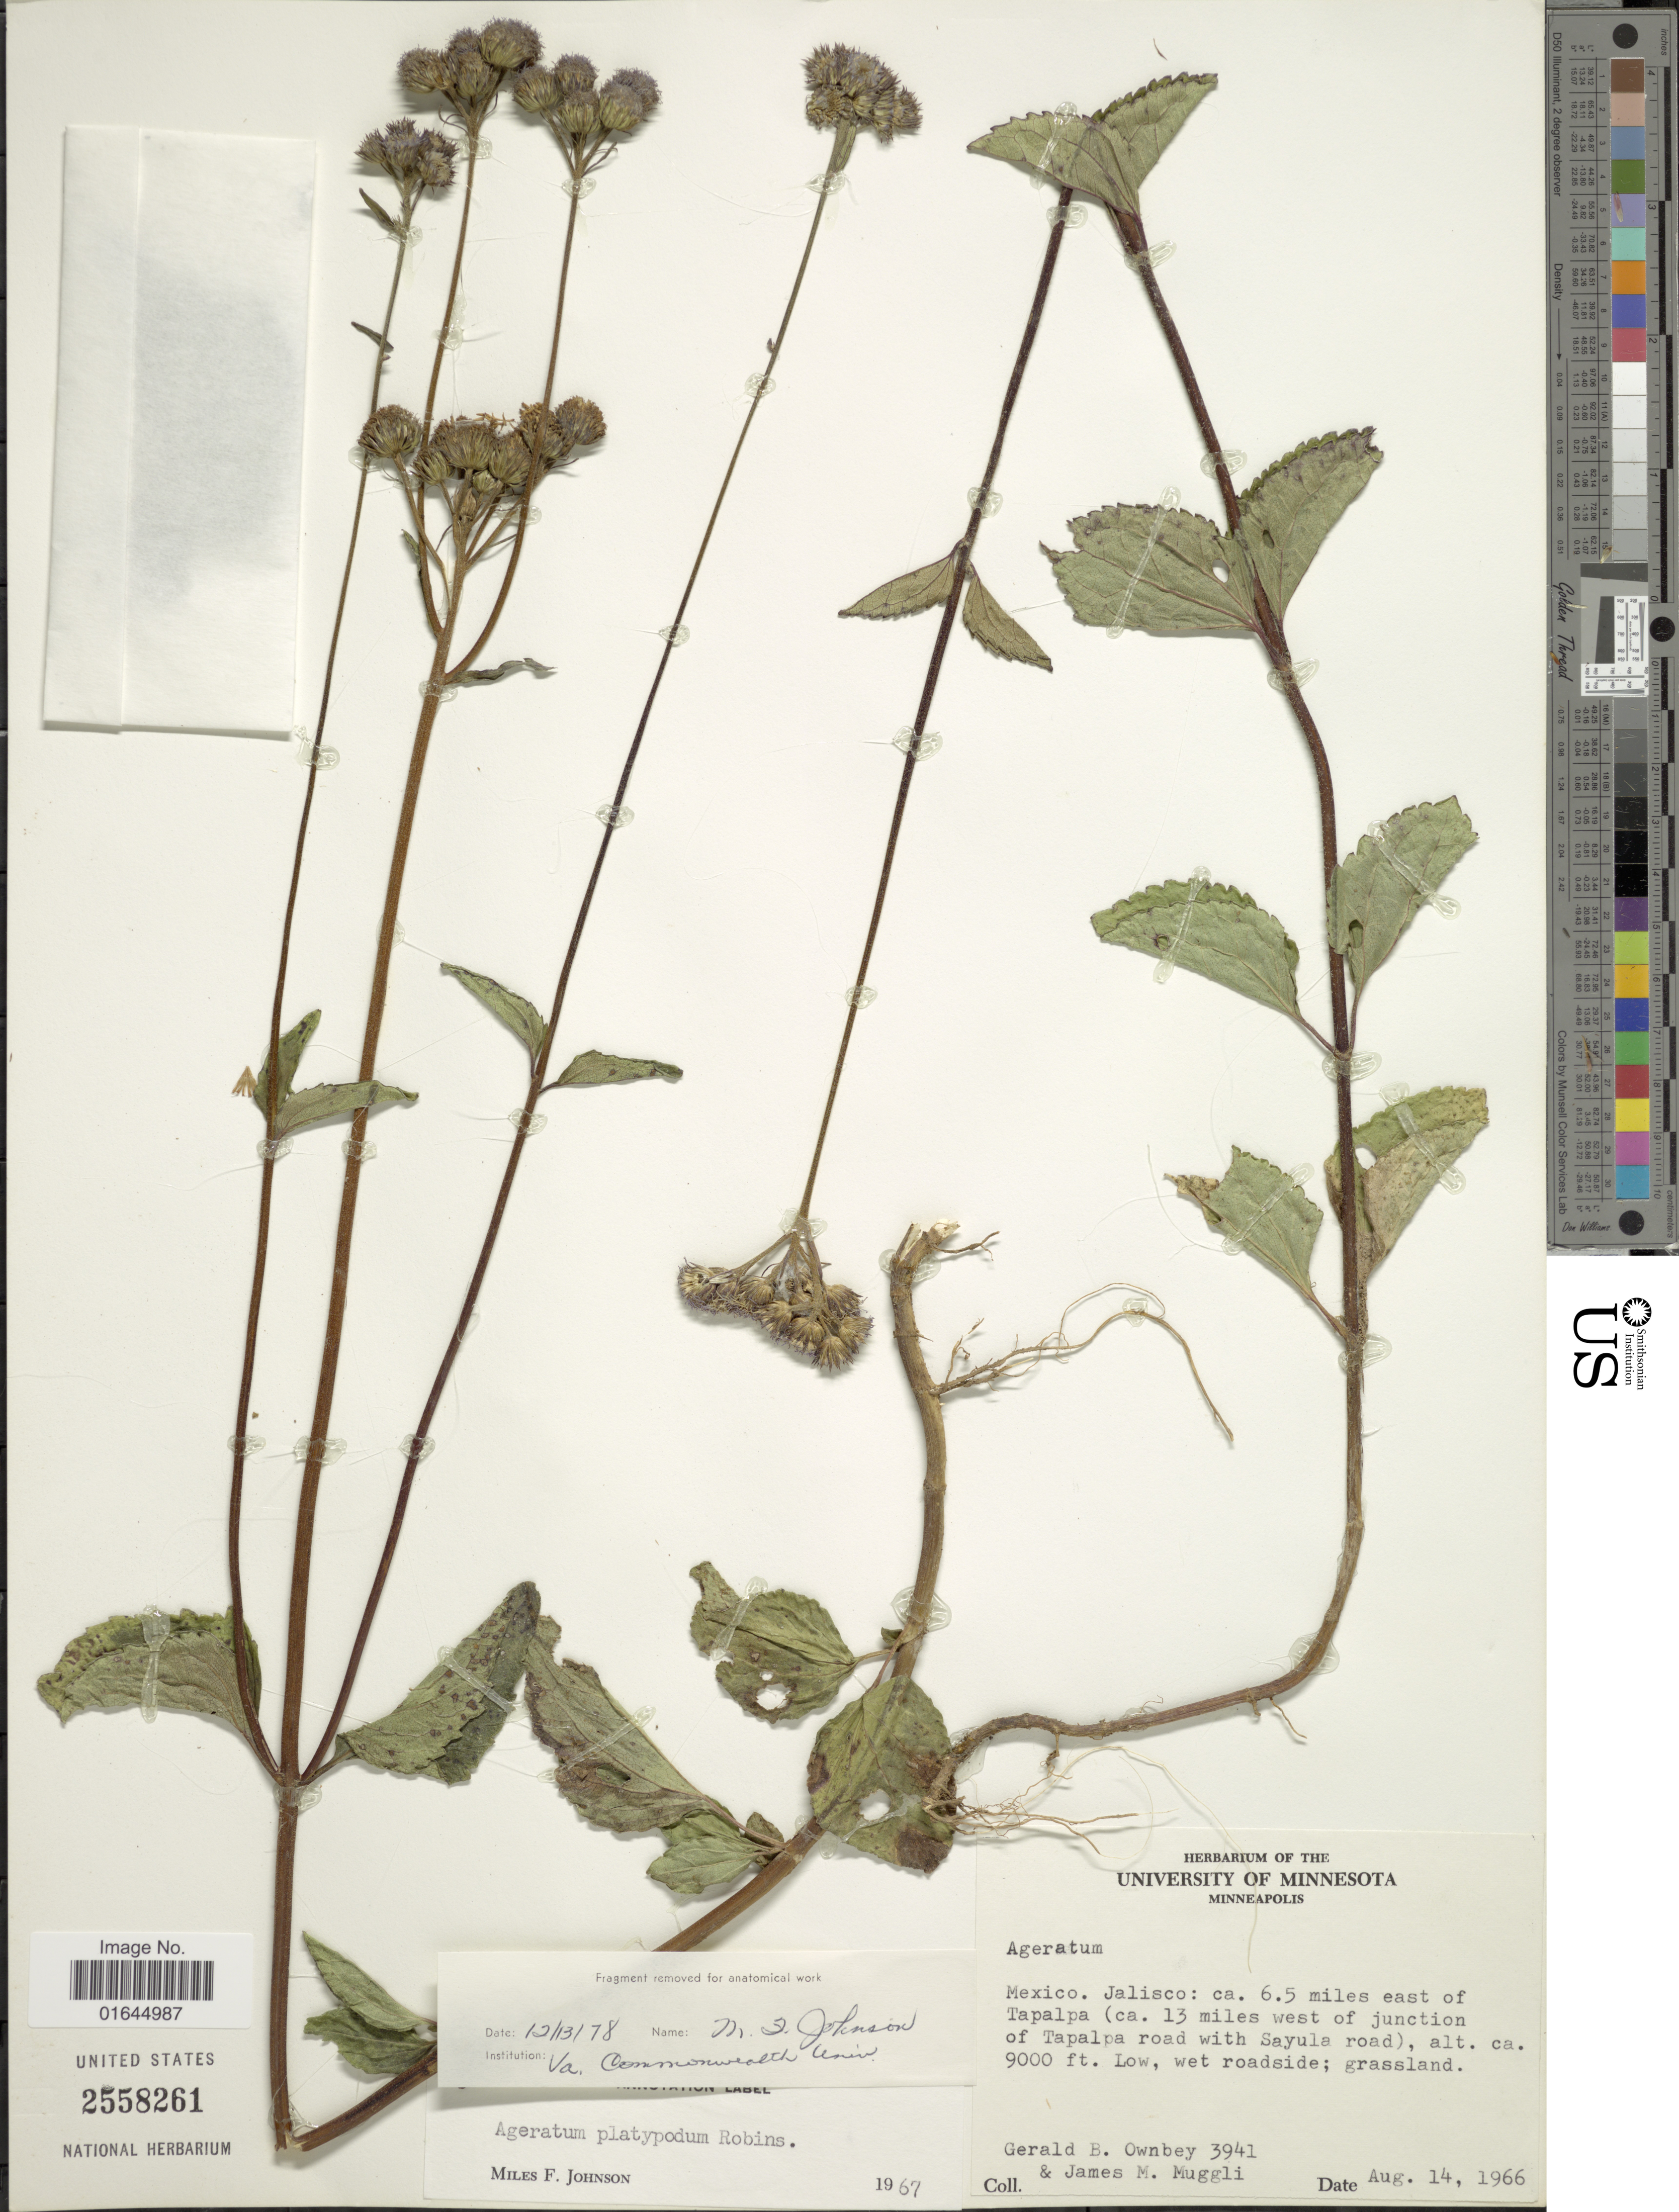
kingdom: Plantae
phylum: Tracheophyta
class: Magnoliopsida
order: Asterales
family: Asteraceae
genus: Ageratum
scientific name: Ageratum platypodum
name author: B.L. Rob.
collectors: G. B. Ownbey & J. Muggli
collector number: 3941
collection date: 1966-08-14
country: Mexico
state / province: Jalisco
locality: Ca. 6.5 miles east of Tapalpa (ca. 13 miles west of junction of Tapalpa road with Sayula road).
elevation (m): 2743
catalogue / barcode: US 2558261